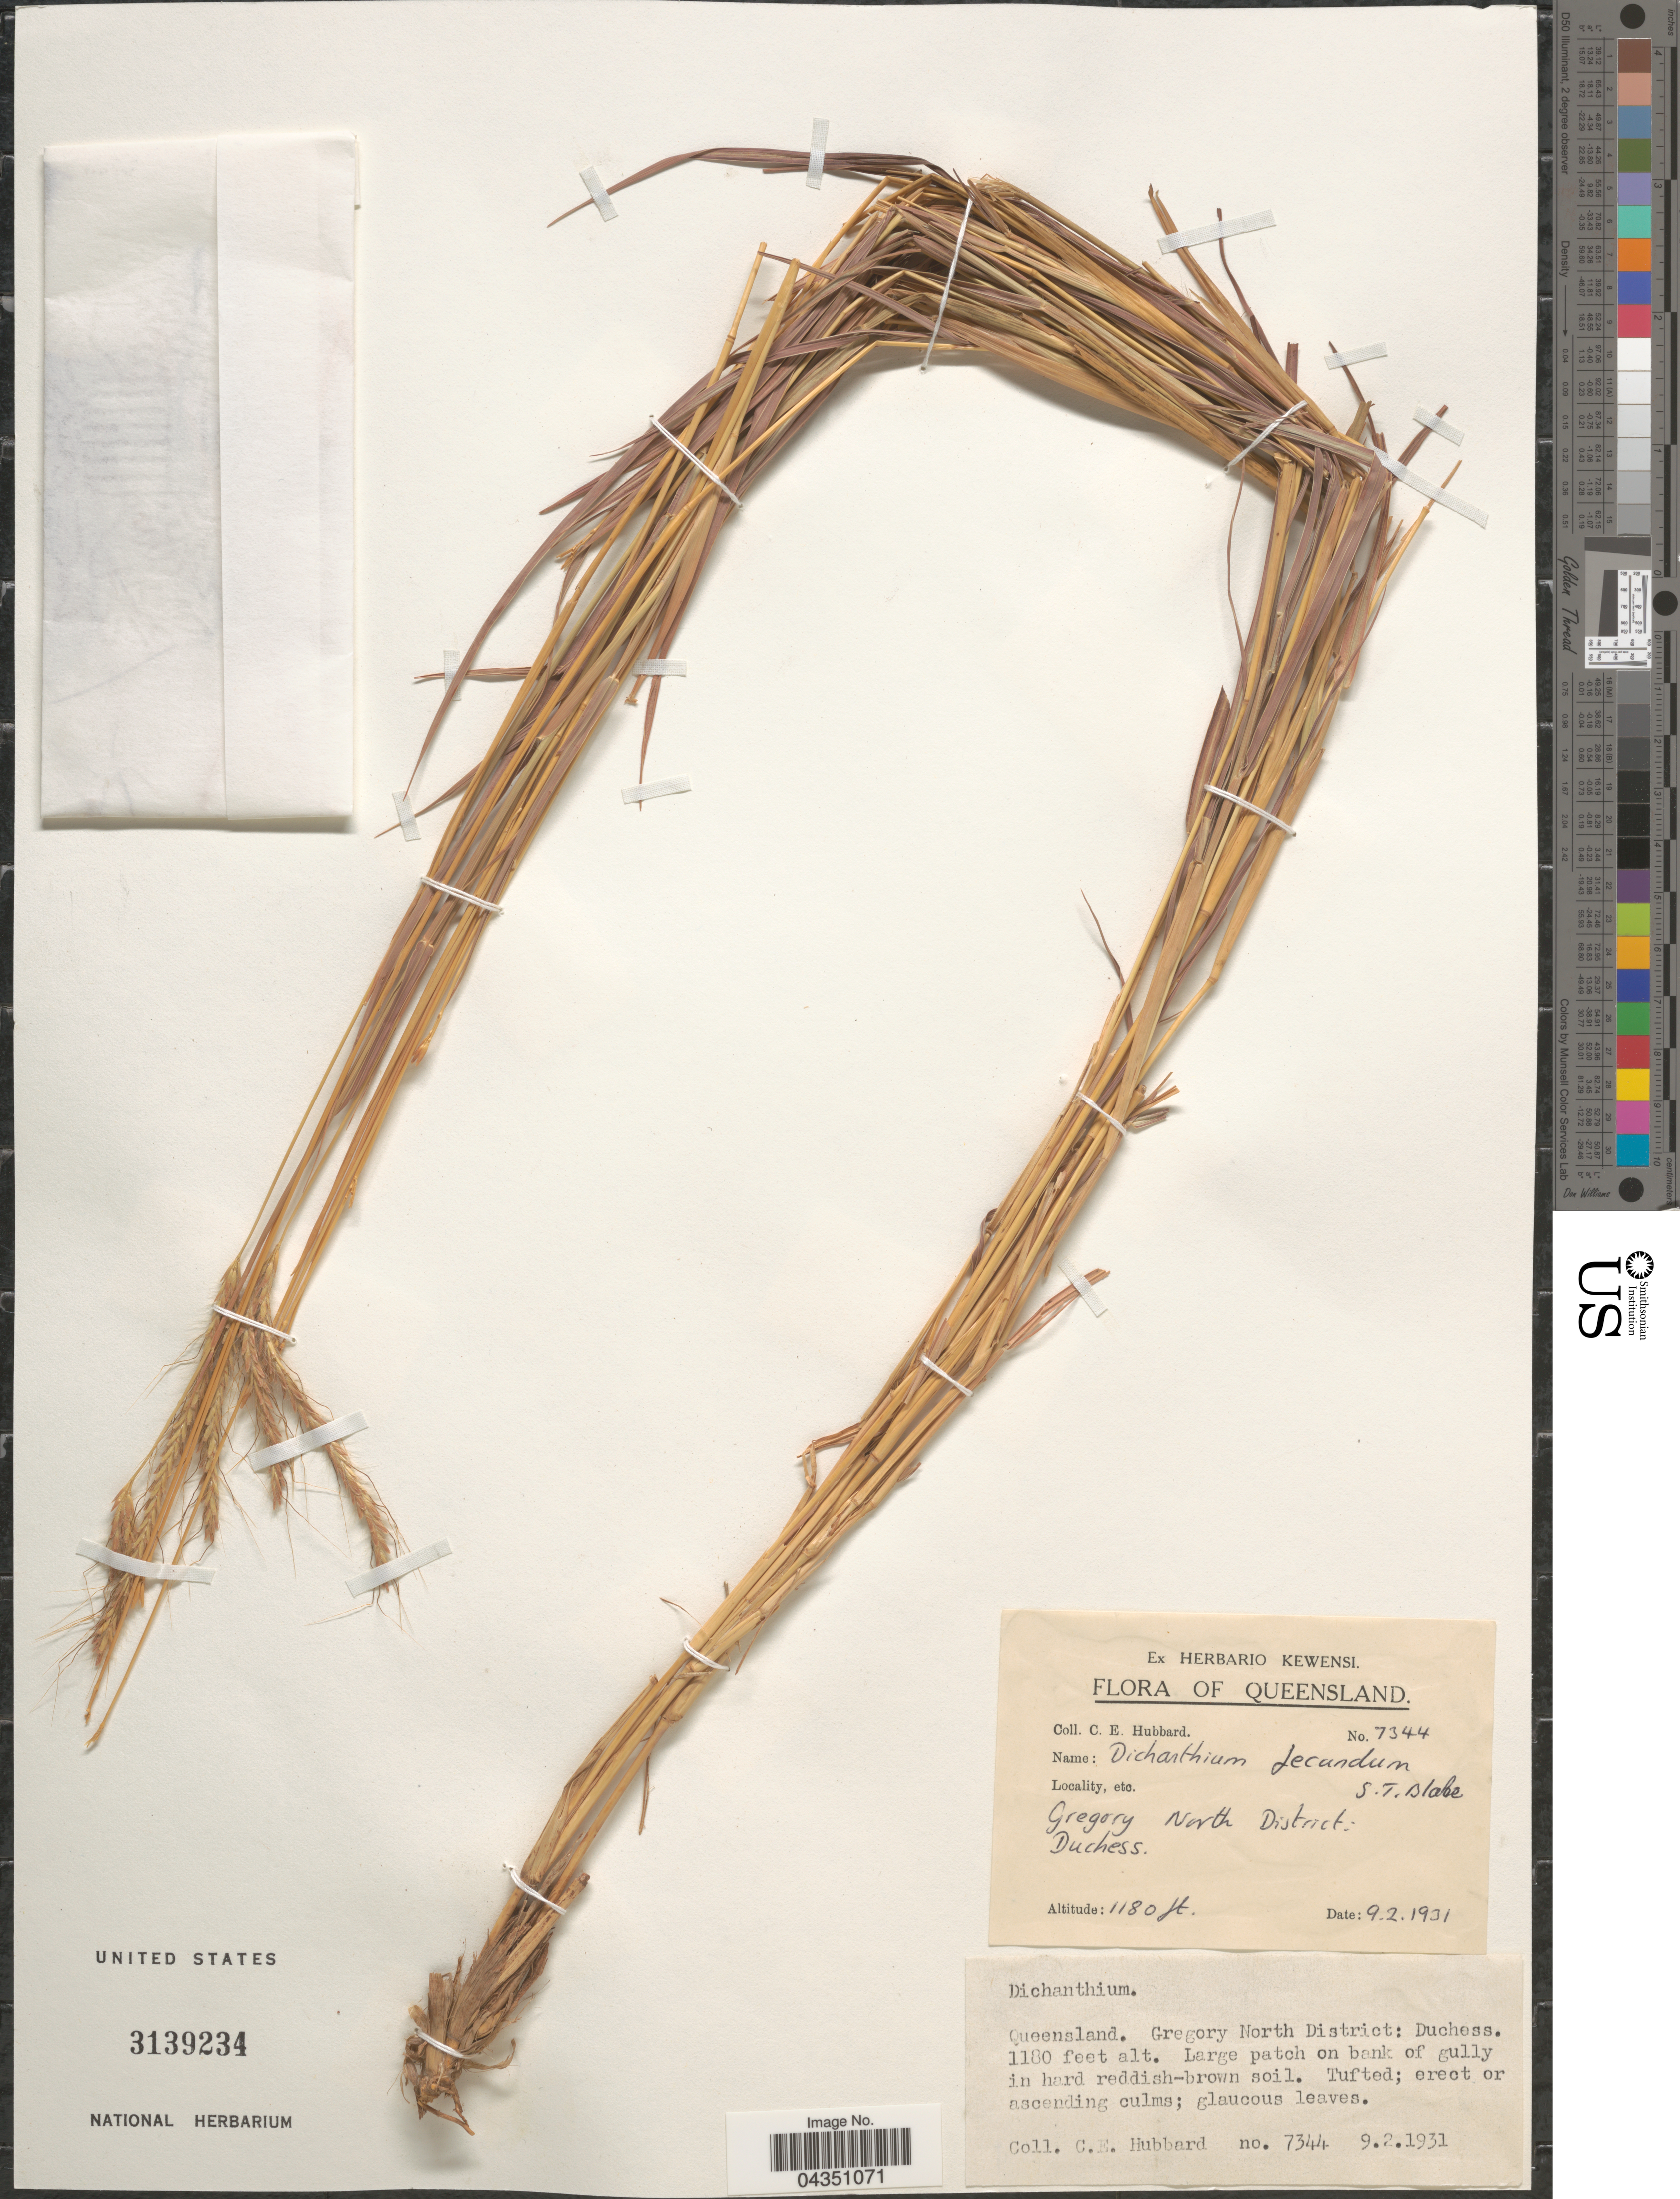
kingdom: Plantae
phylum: Tracheophyta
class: Liliopsida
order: Poales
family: Poaceae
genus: Dichanthium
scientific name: Dichanthium fecundum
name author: S.T. Blake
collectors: C. E. Hubbard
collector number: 7344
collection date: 1931-02-09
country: Australia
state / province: Queensland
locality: Gregory North District. Duchess. Gregory North District: Duchess.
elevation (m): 360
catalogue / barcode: US 3139234